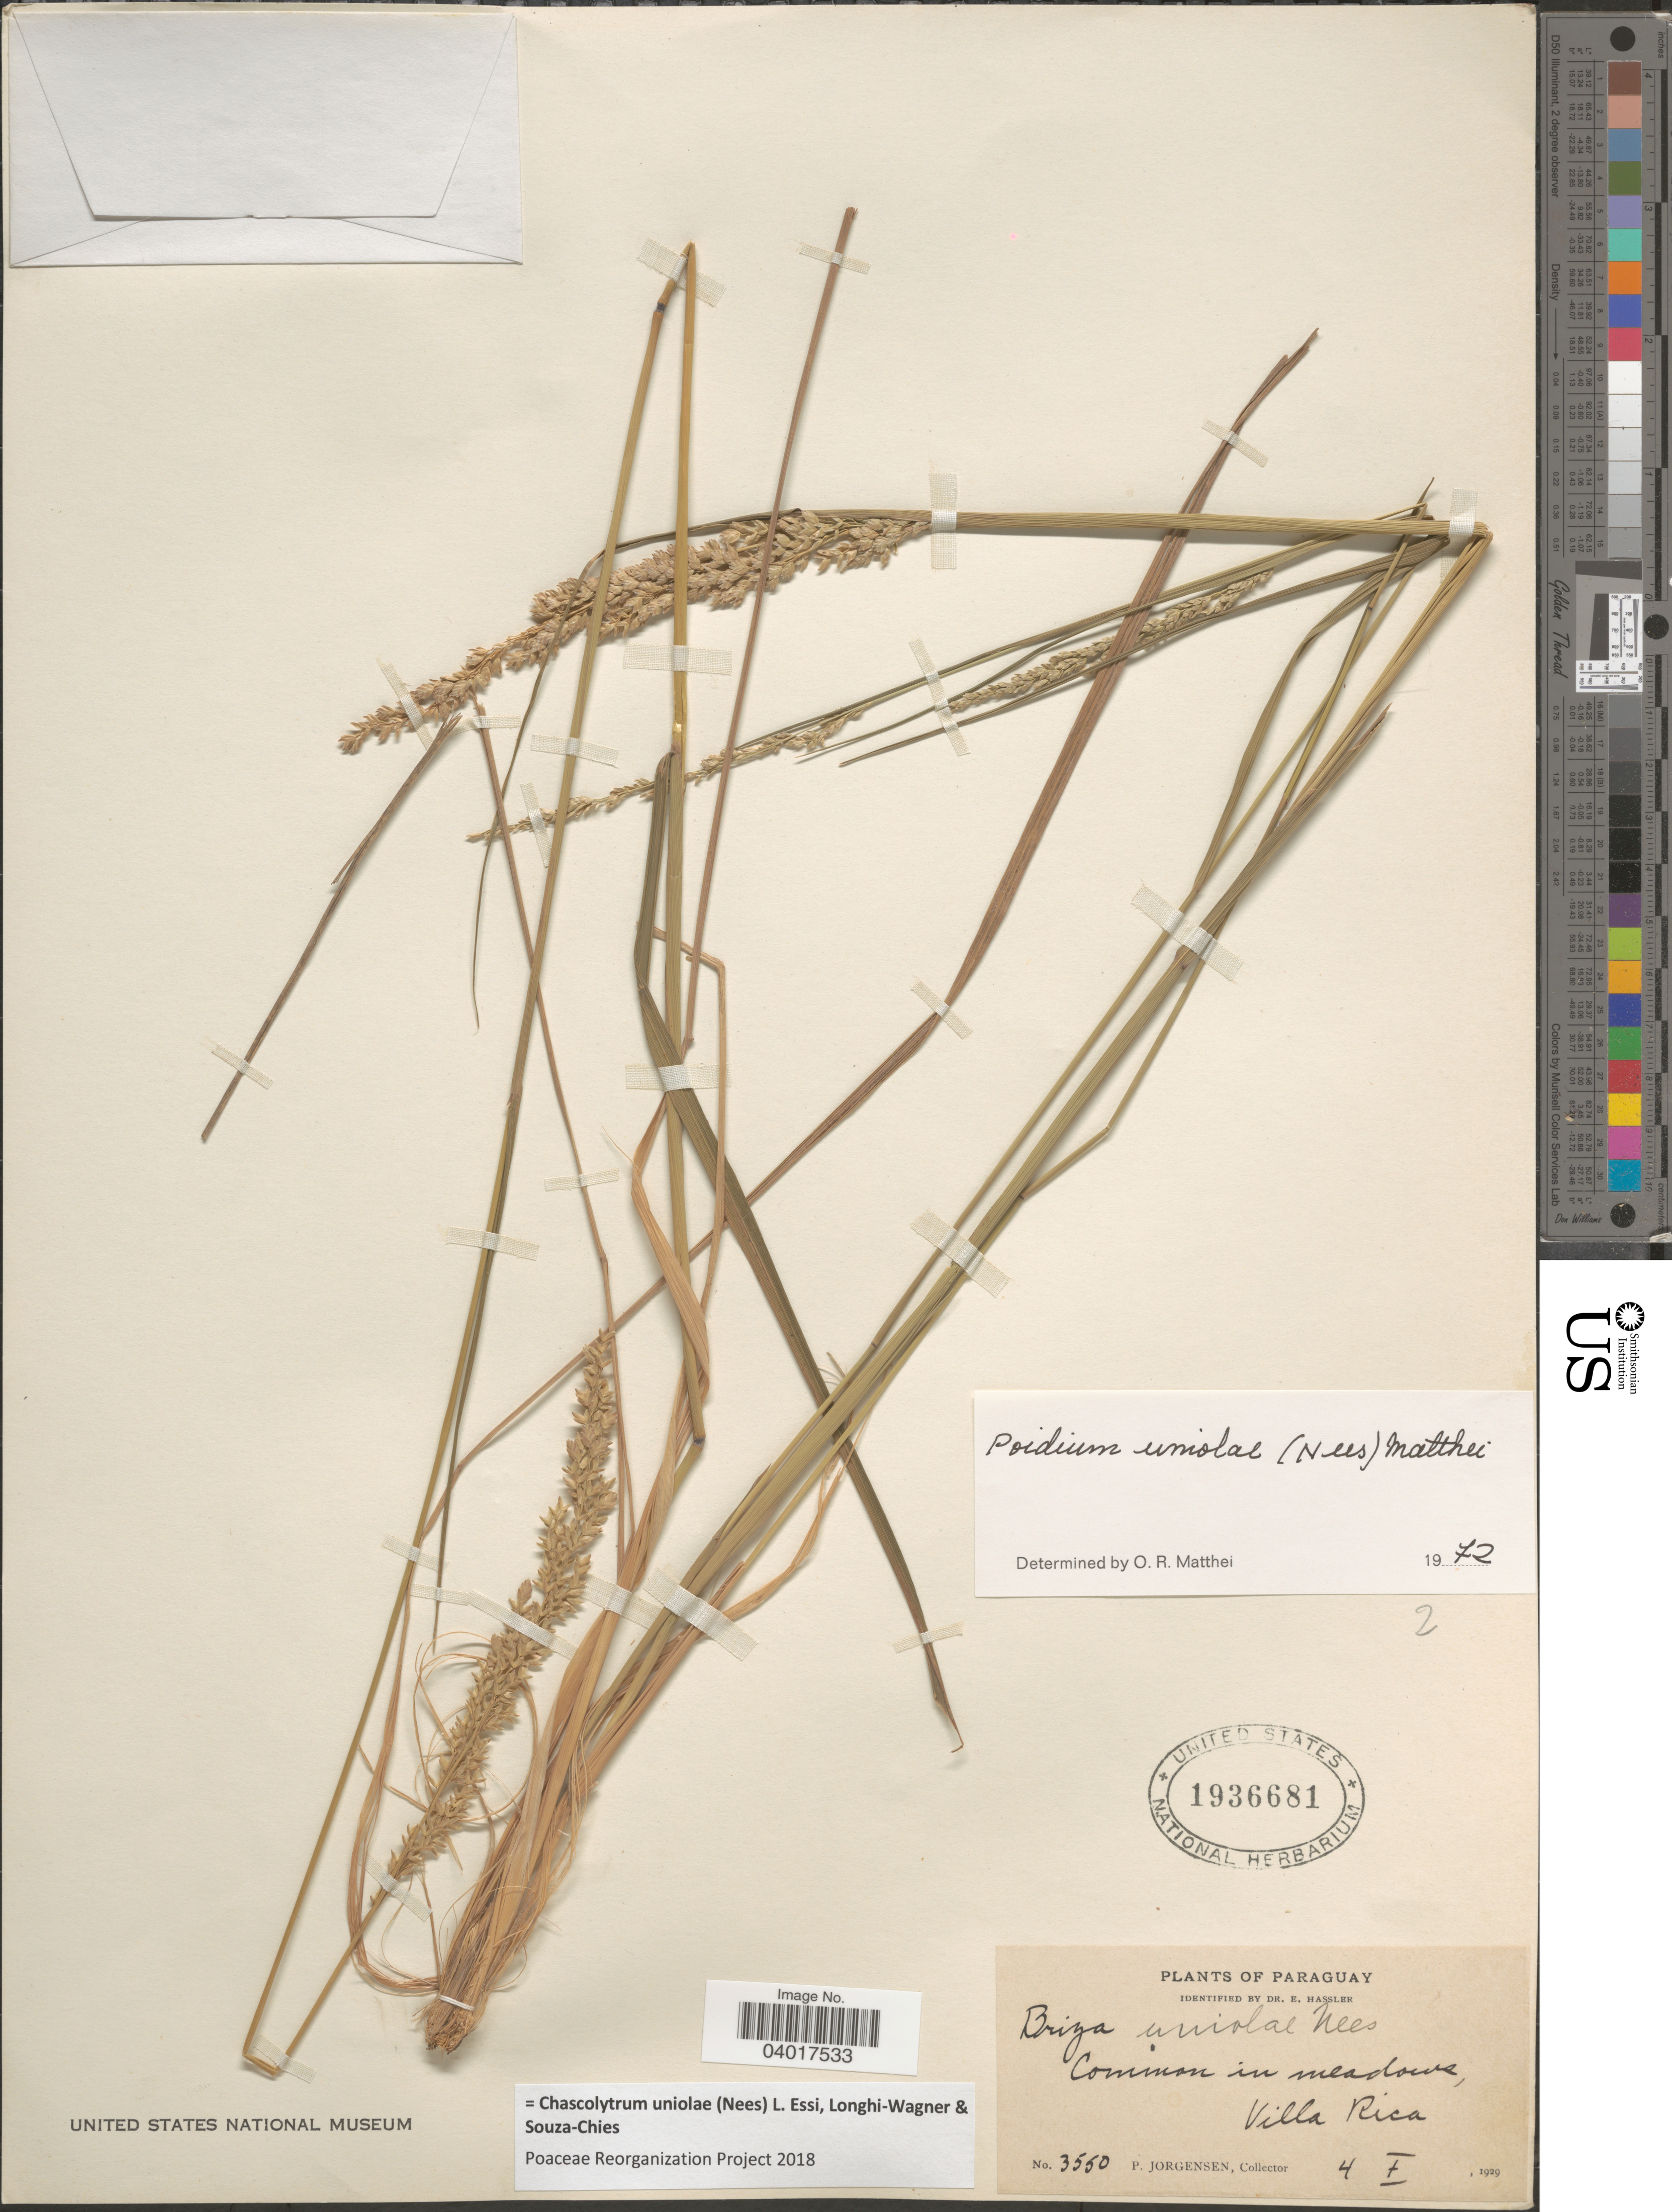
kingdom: Plantae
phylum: Tracheophyta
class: Liliopsida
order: Poales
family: Poaceae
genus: Chascolytrum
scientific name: Chascolytrum uniolae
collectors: P. Jörgensen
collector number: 3550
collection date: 1929-01-04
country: Paraguay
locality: Common in meadows, Villa Rica.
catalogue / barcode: US 1936681